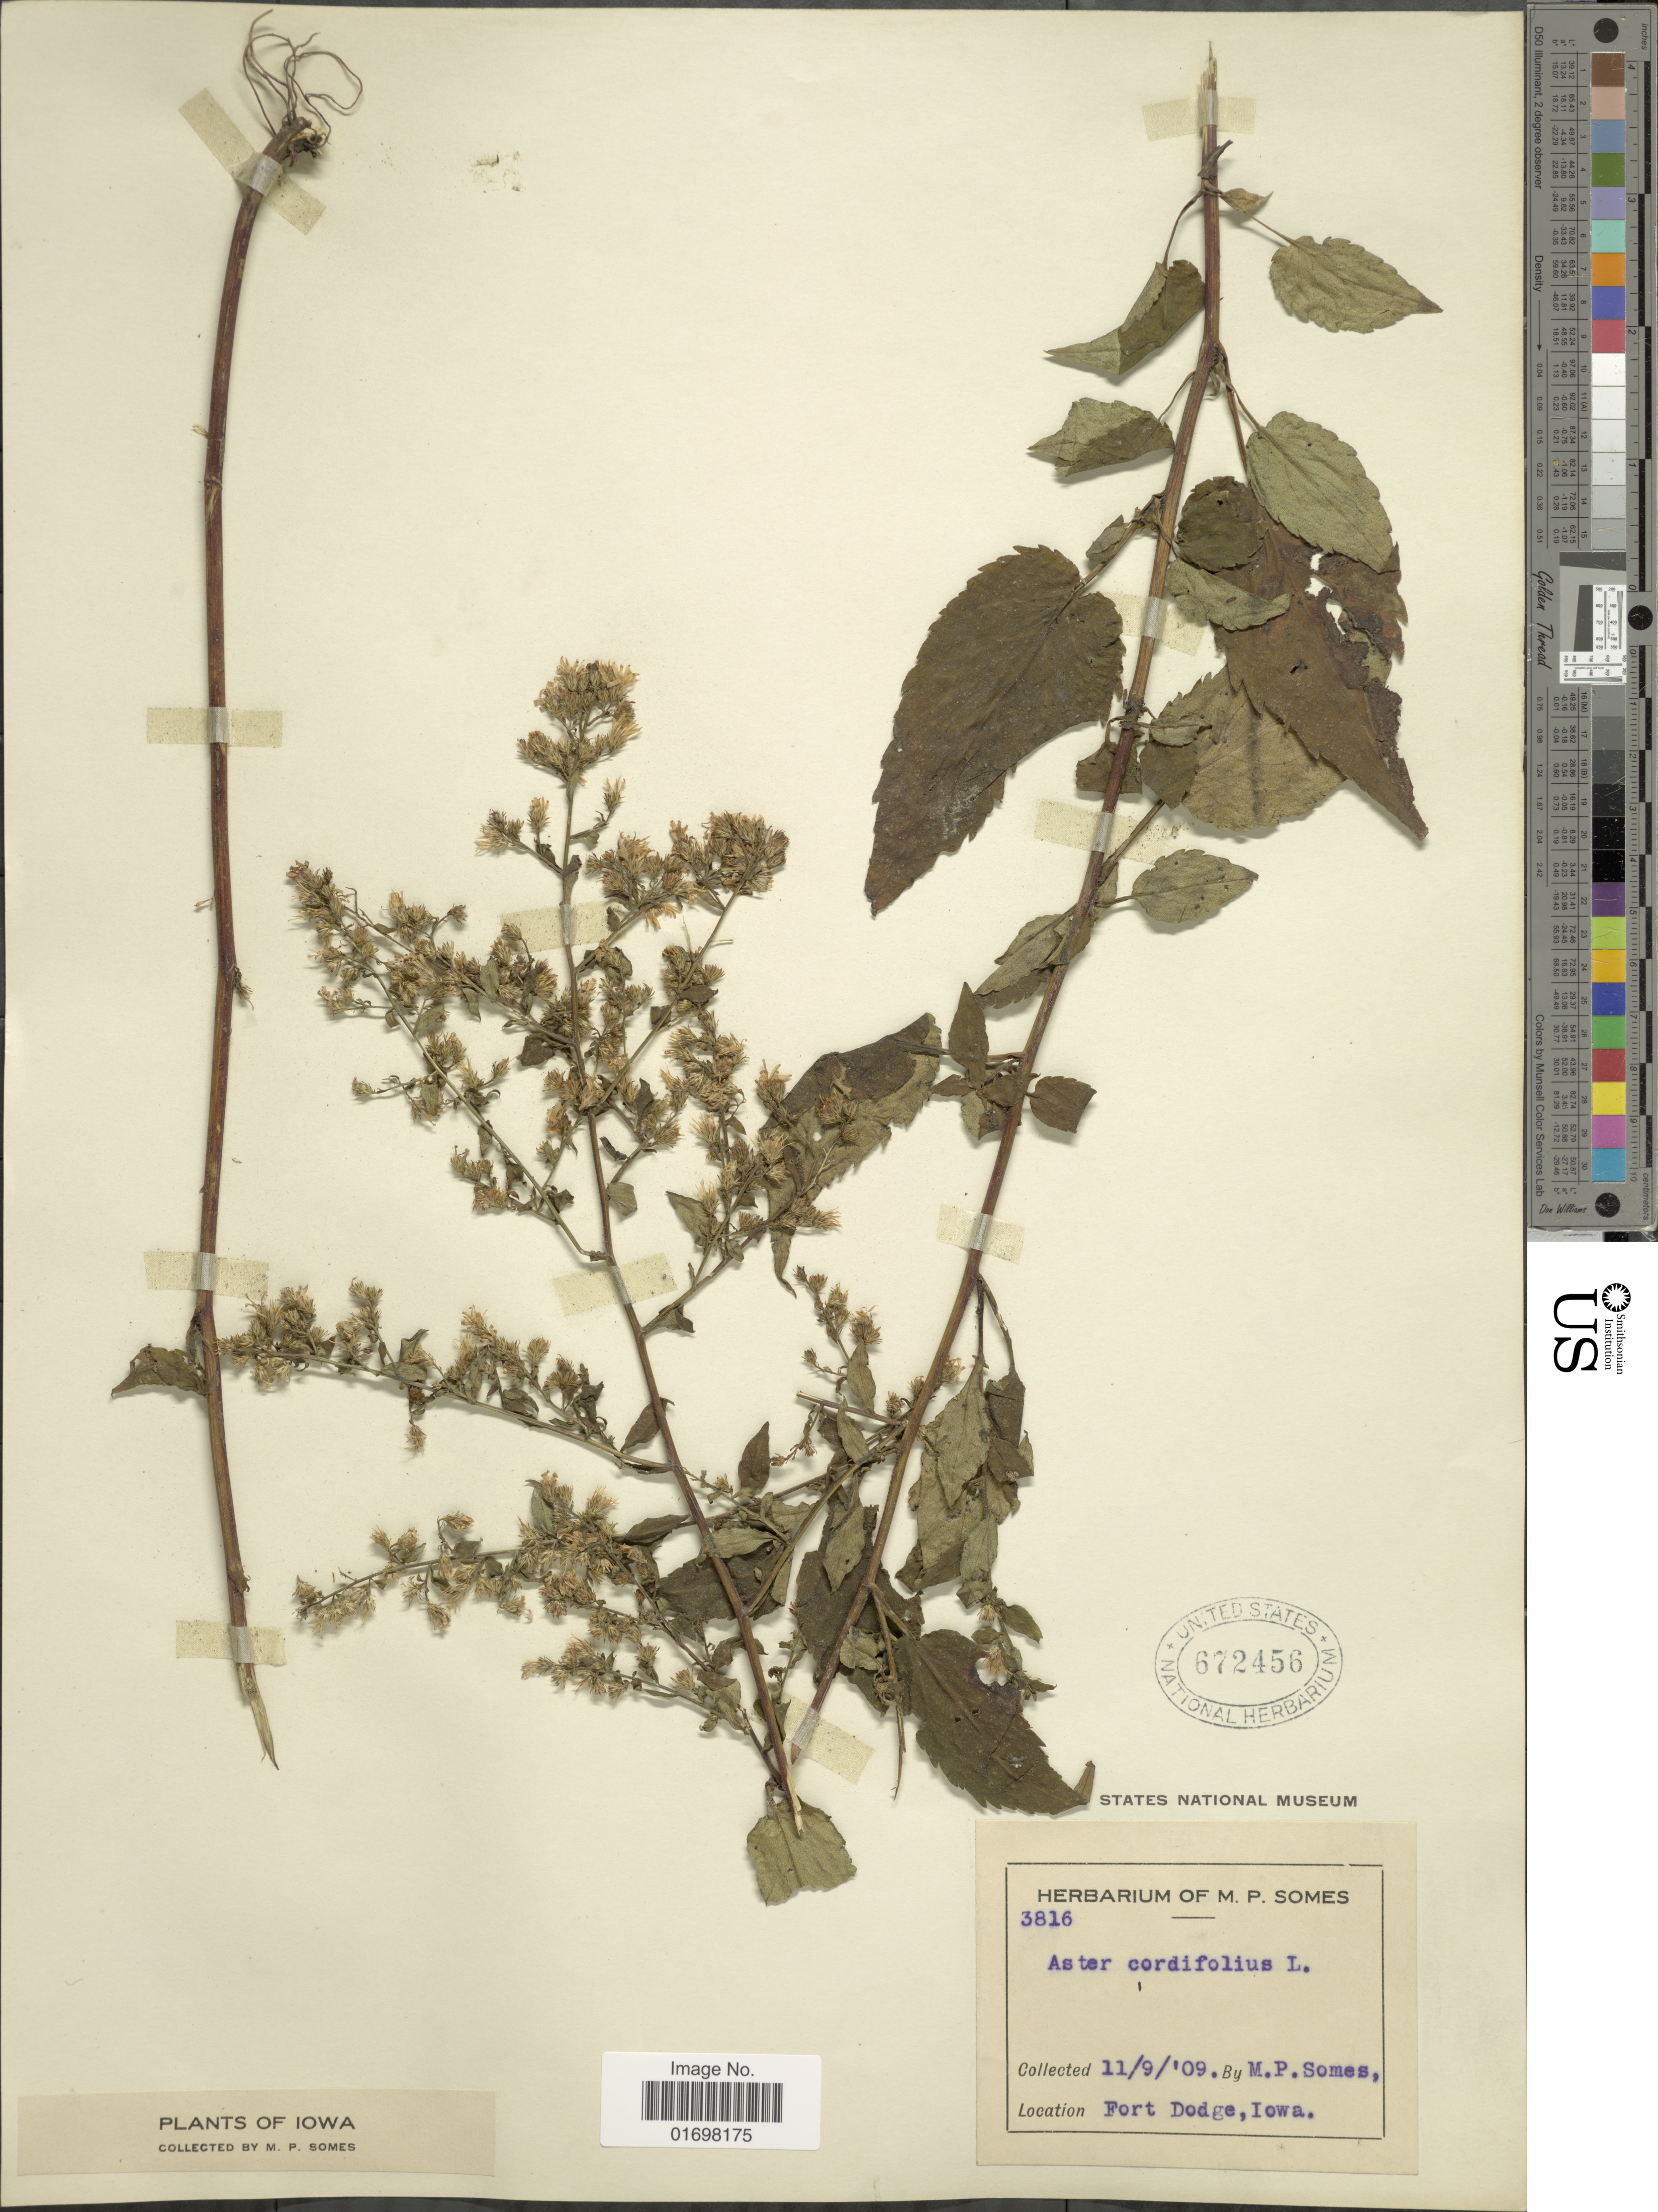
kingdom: Plantae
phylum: Tracheophyta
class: Magnoliopsida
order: Asterales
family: Asteraceae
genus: Symphyotrichum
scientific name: Symphyotrichum cordifolium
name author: (L.) G.L. Nesom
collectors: M. Somes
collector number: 3816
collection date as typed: Transcribed d/m/y: 9/11/9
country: United States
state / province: Iowa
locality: Fort Dodge, Iowa.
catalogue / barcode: US 672456